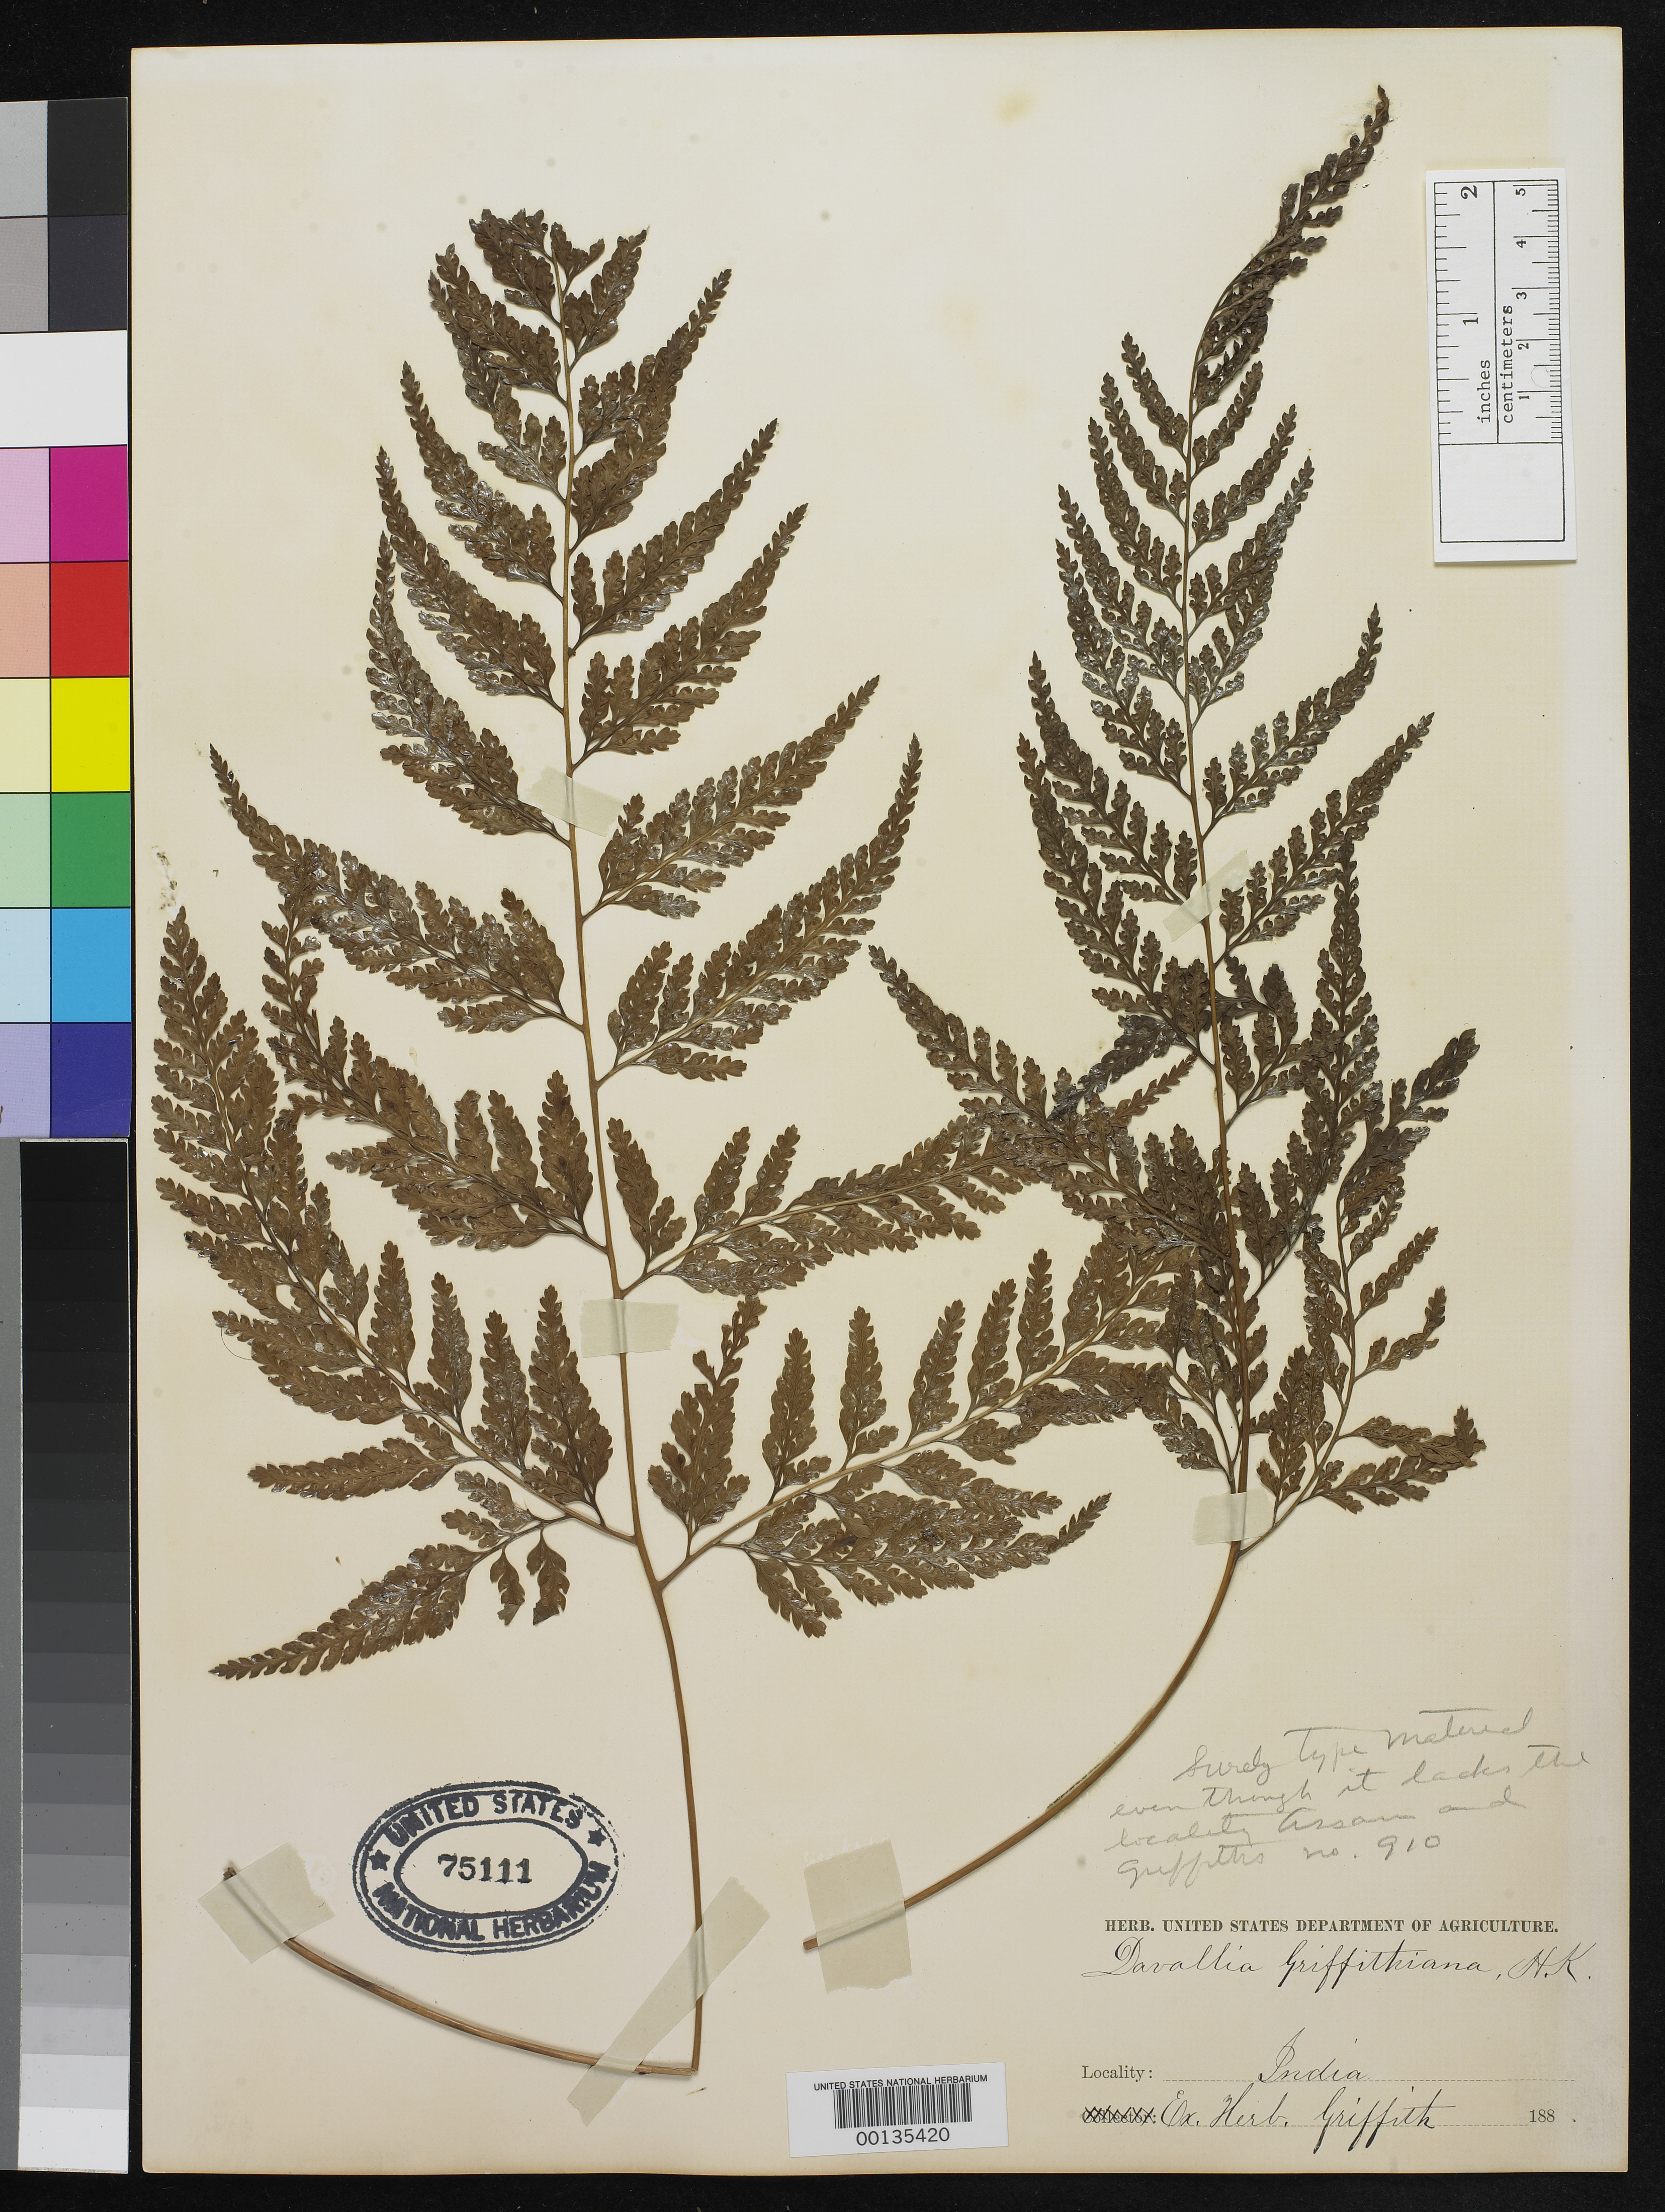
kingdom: Plantae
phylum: Tracheophyta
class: Polypodiopsida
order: Polypodiales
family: Davalliaceae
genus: Davallia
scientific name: Davallia griffithiana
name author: Hook.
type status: Isotype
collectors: W. Griffith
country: India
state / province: Assam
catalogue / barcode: US 75111